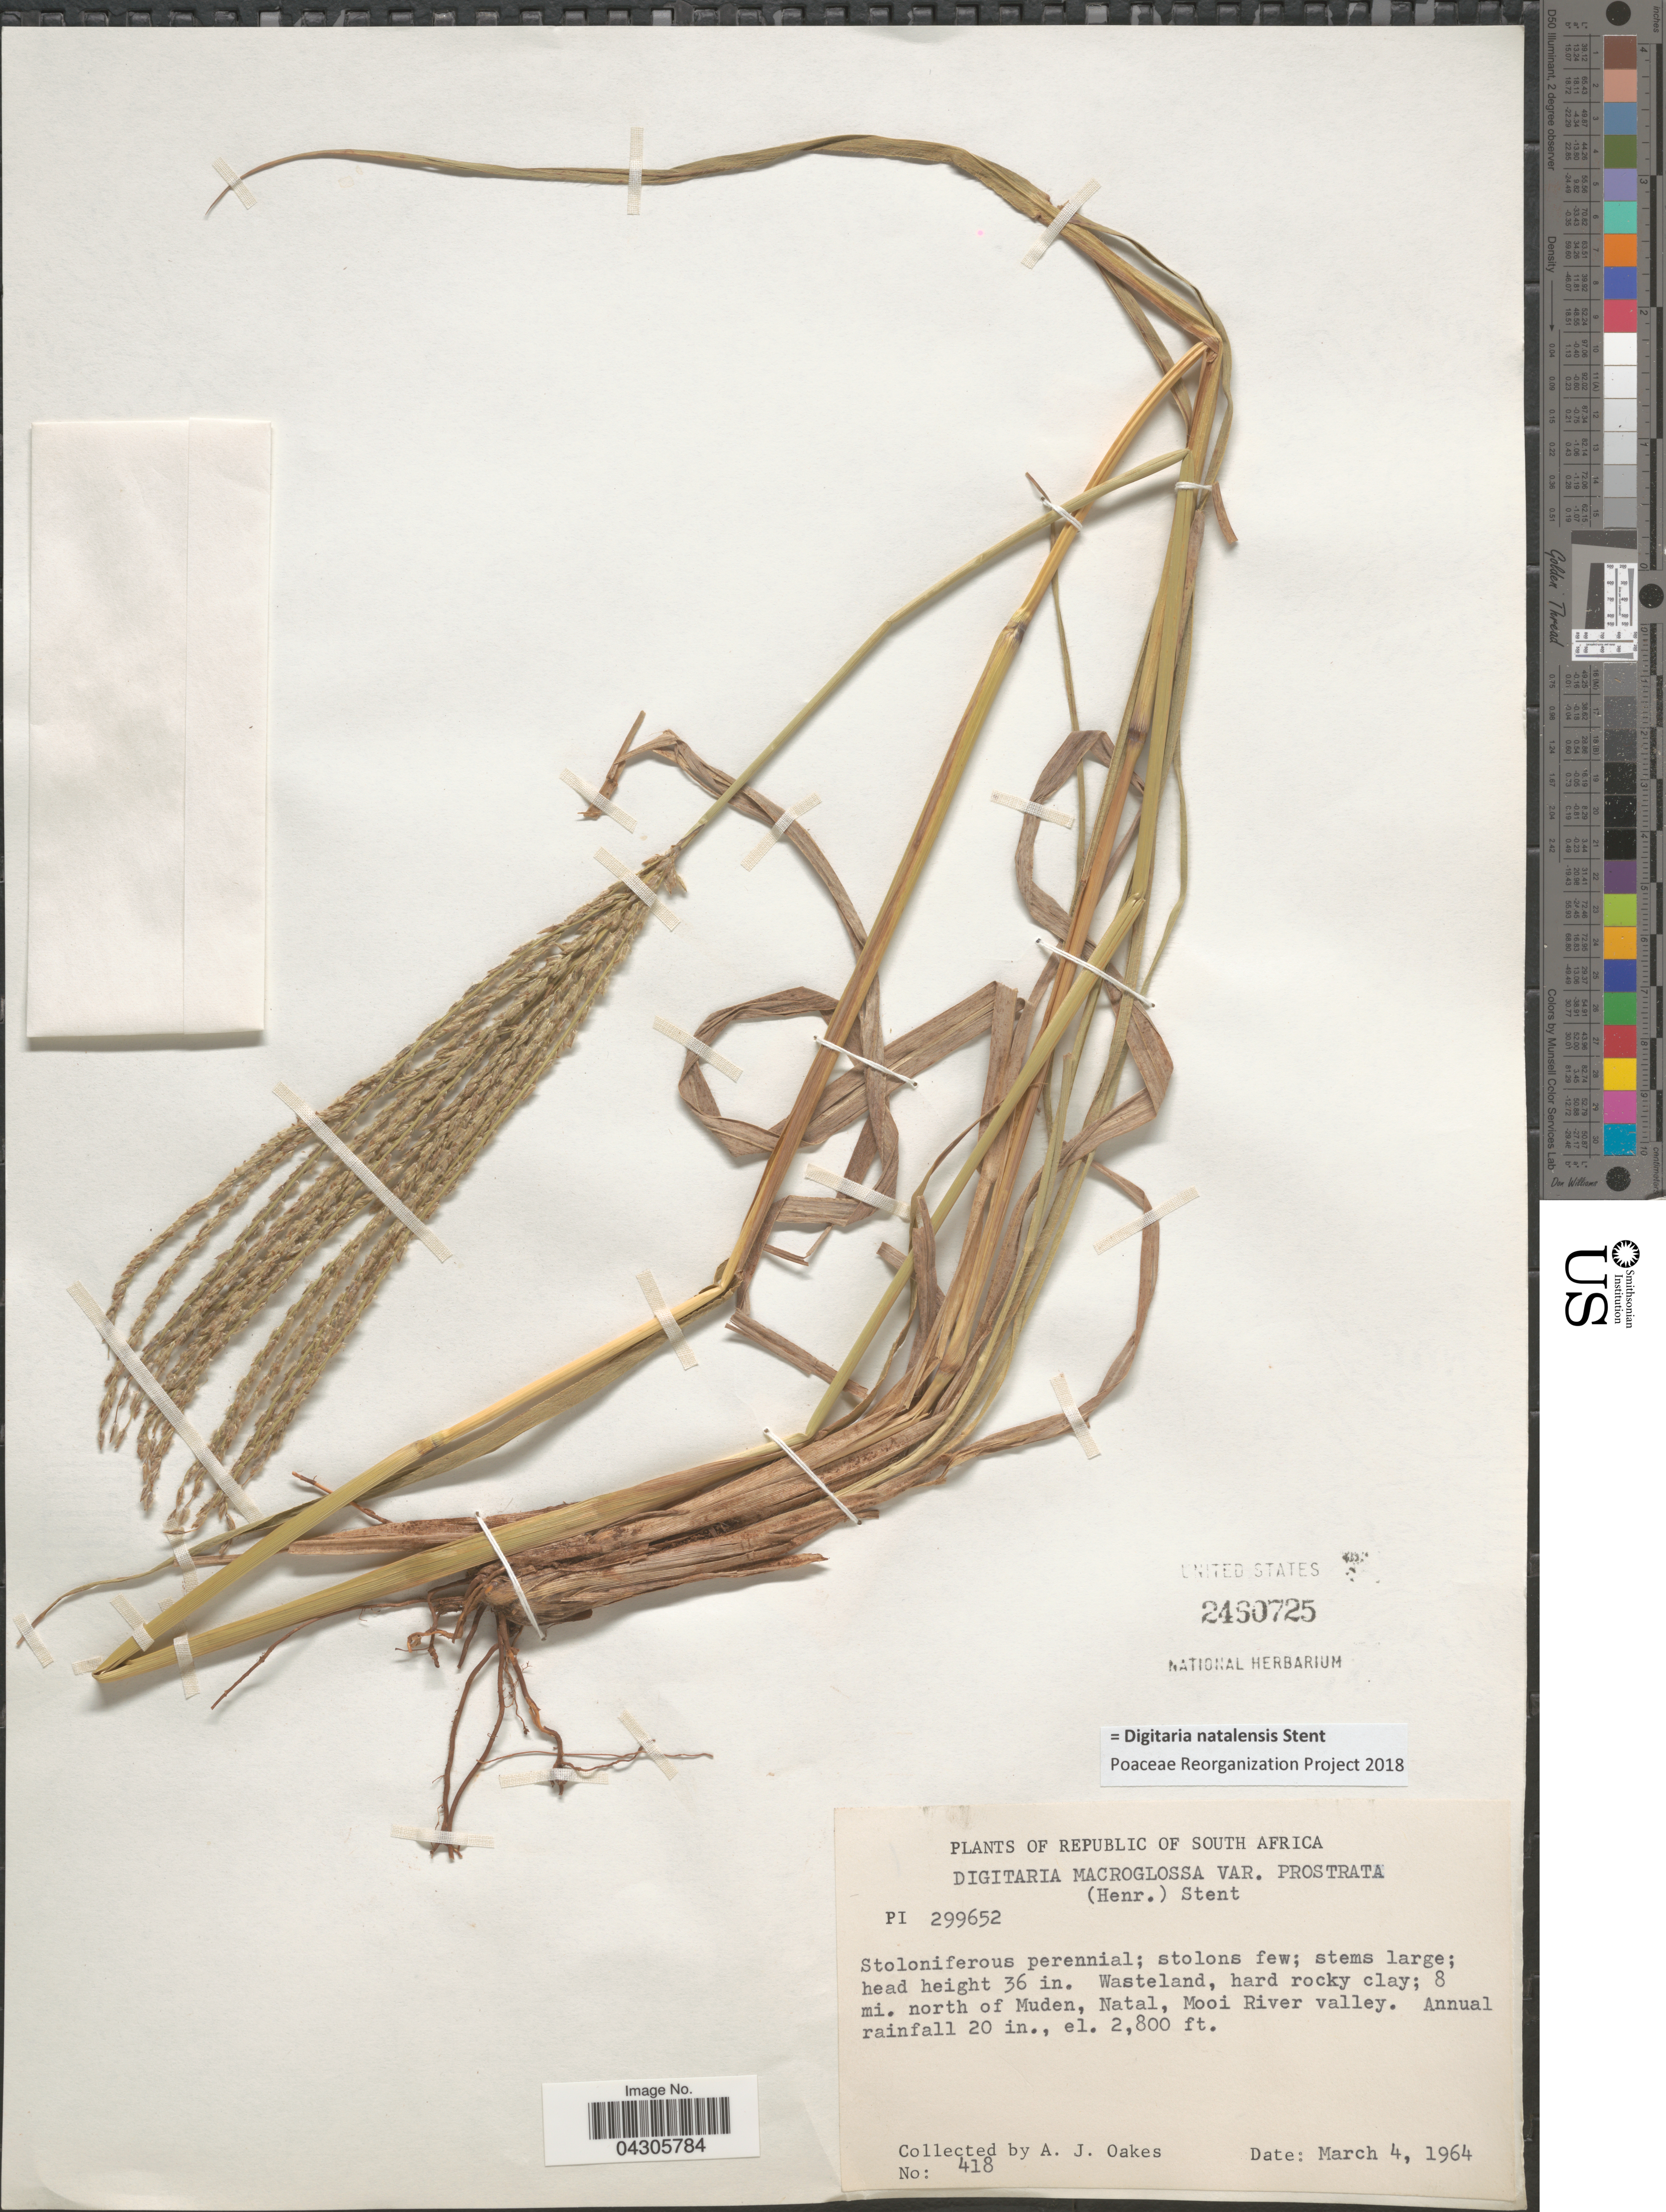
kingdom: Plantae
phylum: Tracheophyta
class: Liliopsida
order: Poales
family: Poaceae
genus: Digitaria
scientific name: Digitaria natalensis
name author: Stent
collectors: A. Oakes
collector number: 418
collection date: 1964-03-04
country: South Africa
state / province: KwaZulu-Natal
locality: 8 mi. north of Muden, Natal, Mooi River valley.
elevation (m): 853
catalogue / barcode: US 2460725